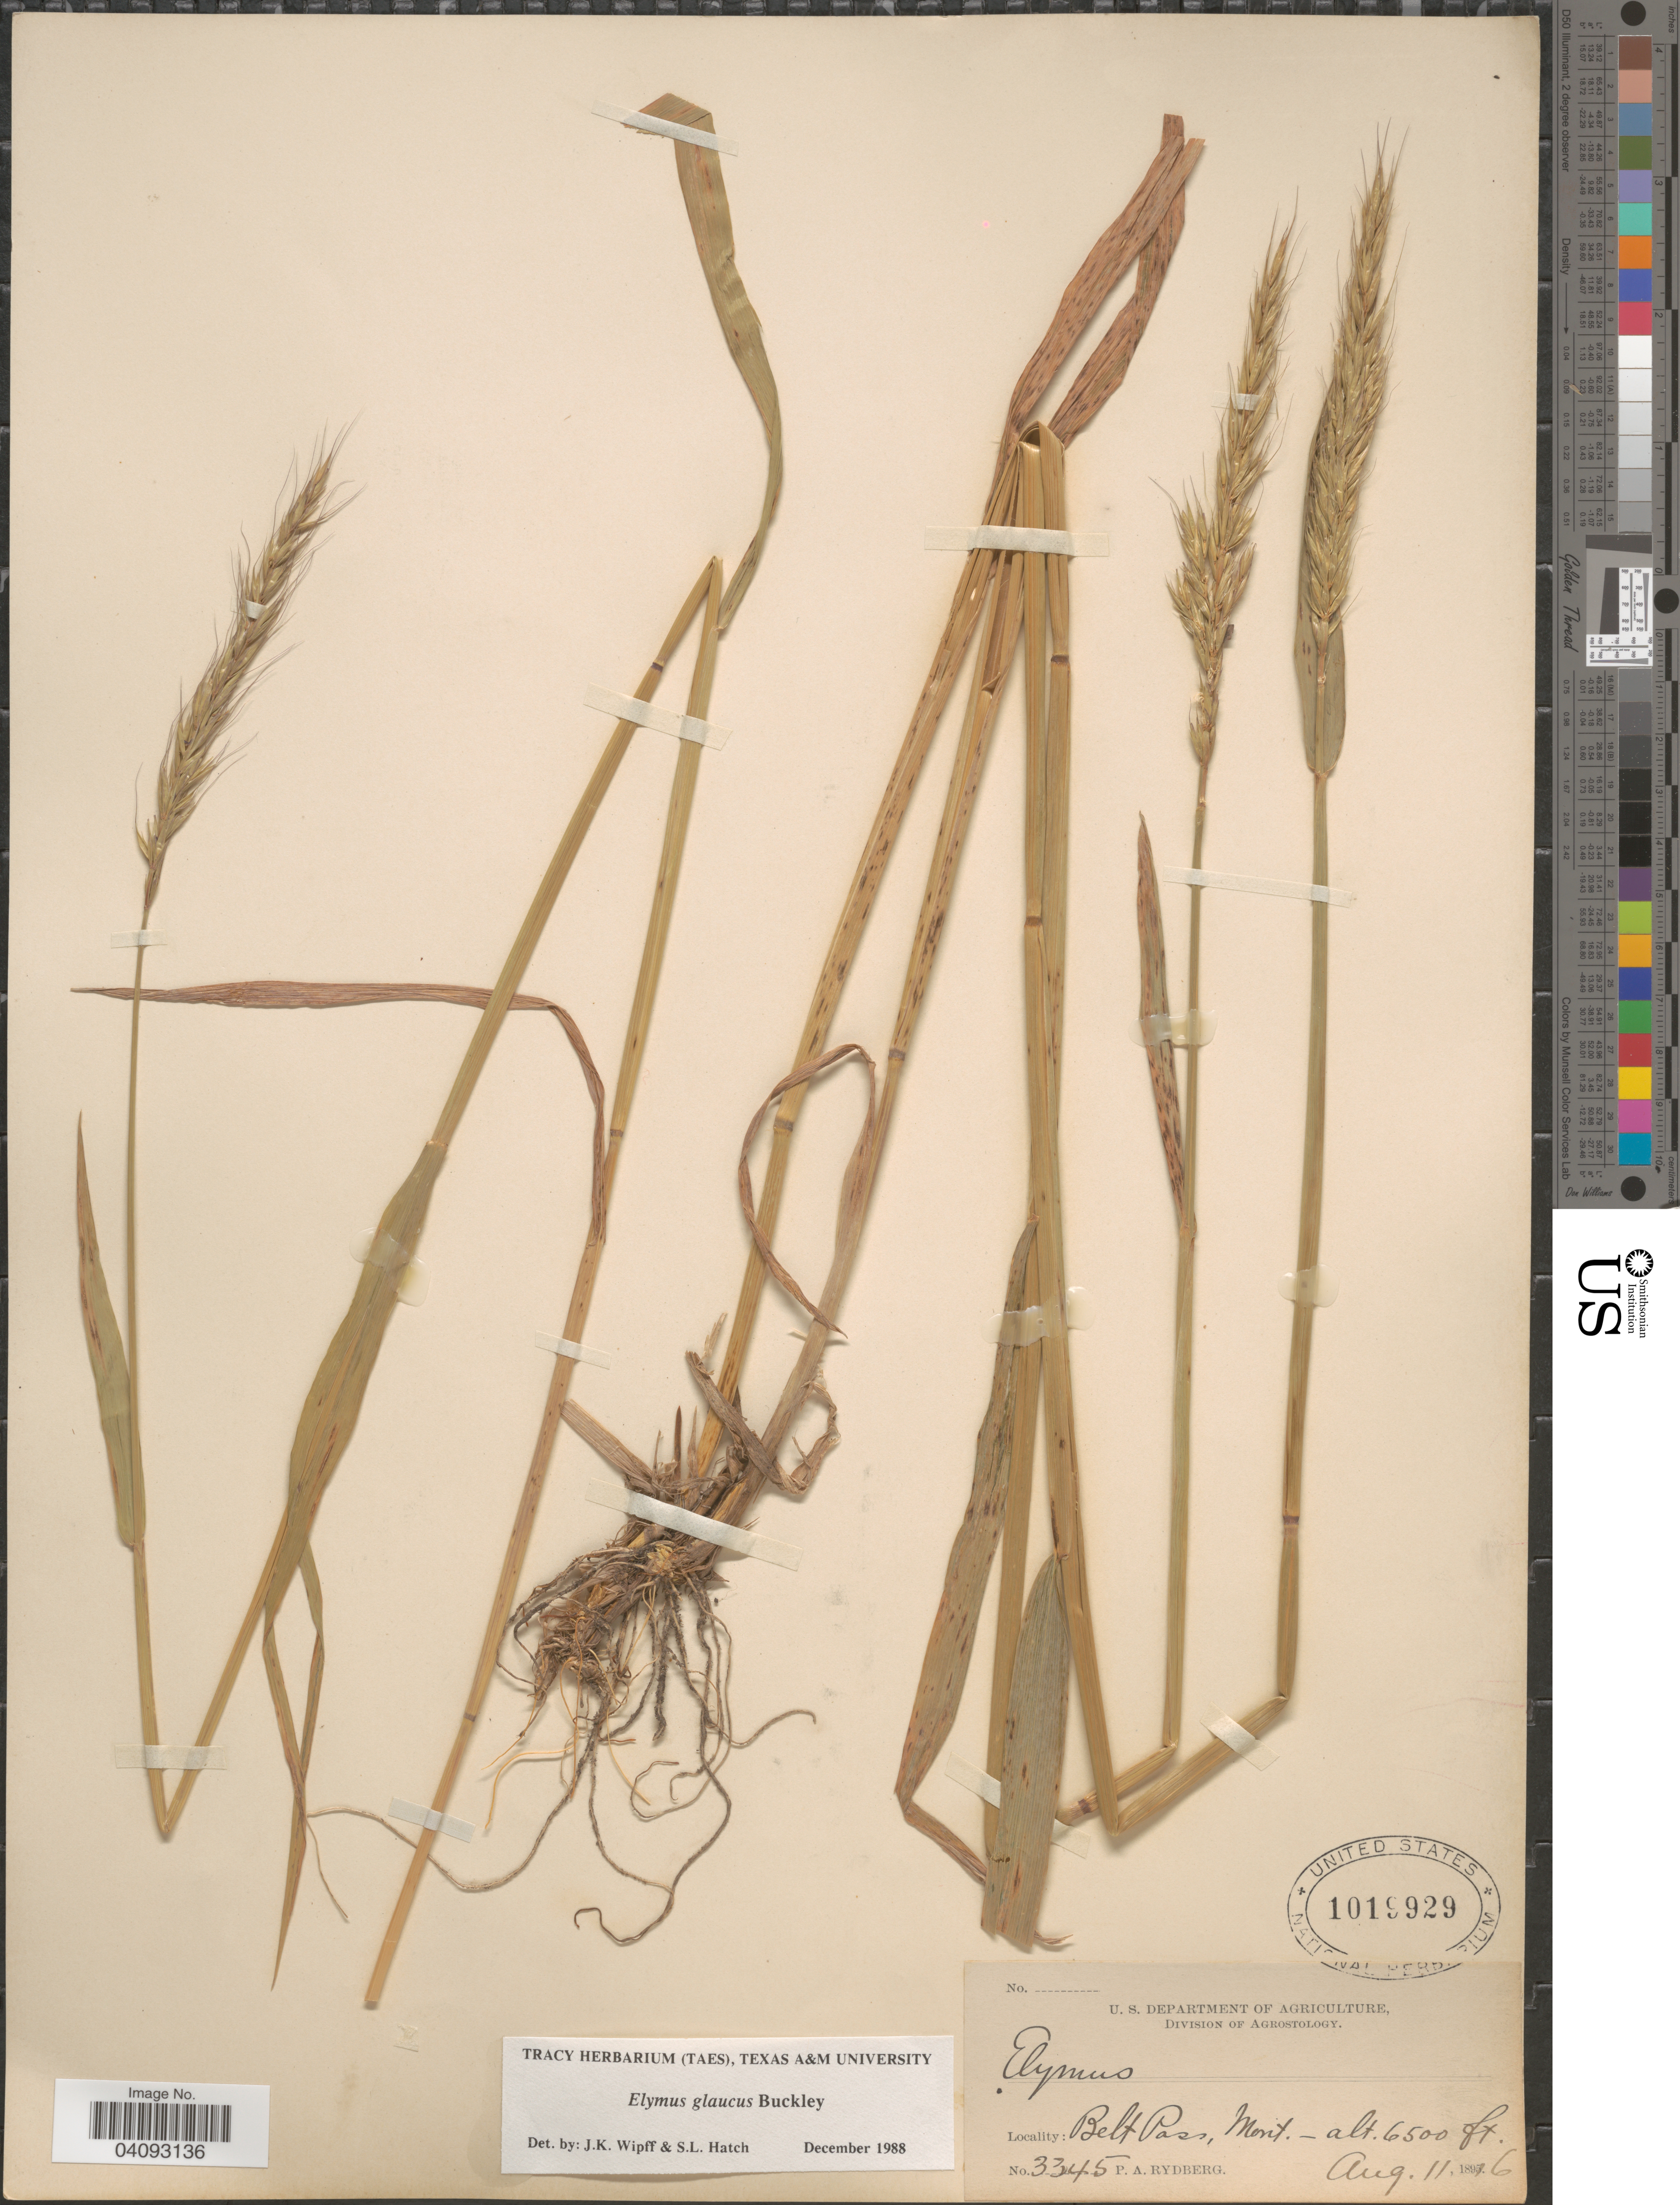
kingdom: Plantae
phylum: Tracheophyta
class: Liliopsida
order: Poales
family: Poaceae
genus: Elymus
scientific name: Elymus glaucus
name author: Buckley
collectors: P. A. Rydberg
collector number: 3345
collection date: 1896-08-11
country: United States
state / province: Montana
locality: Belt Pass.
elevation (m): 1981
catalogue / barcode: US 1019929